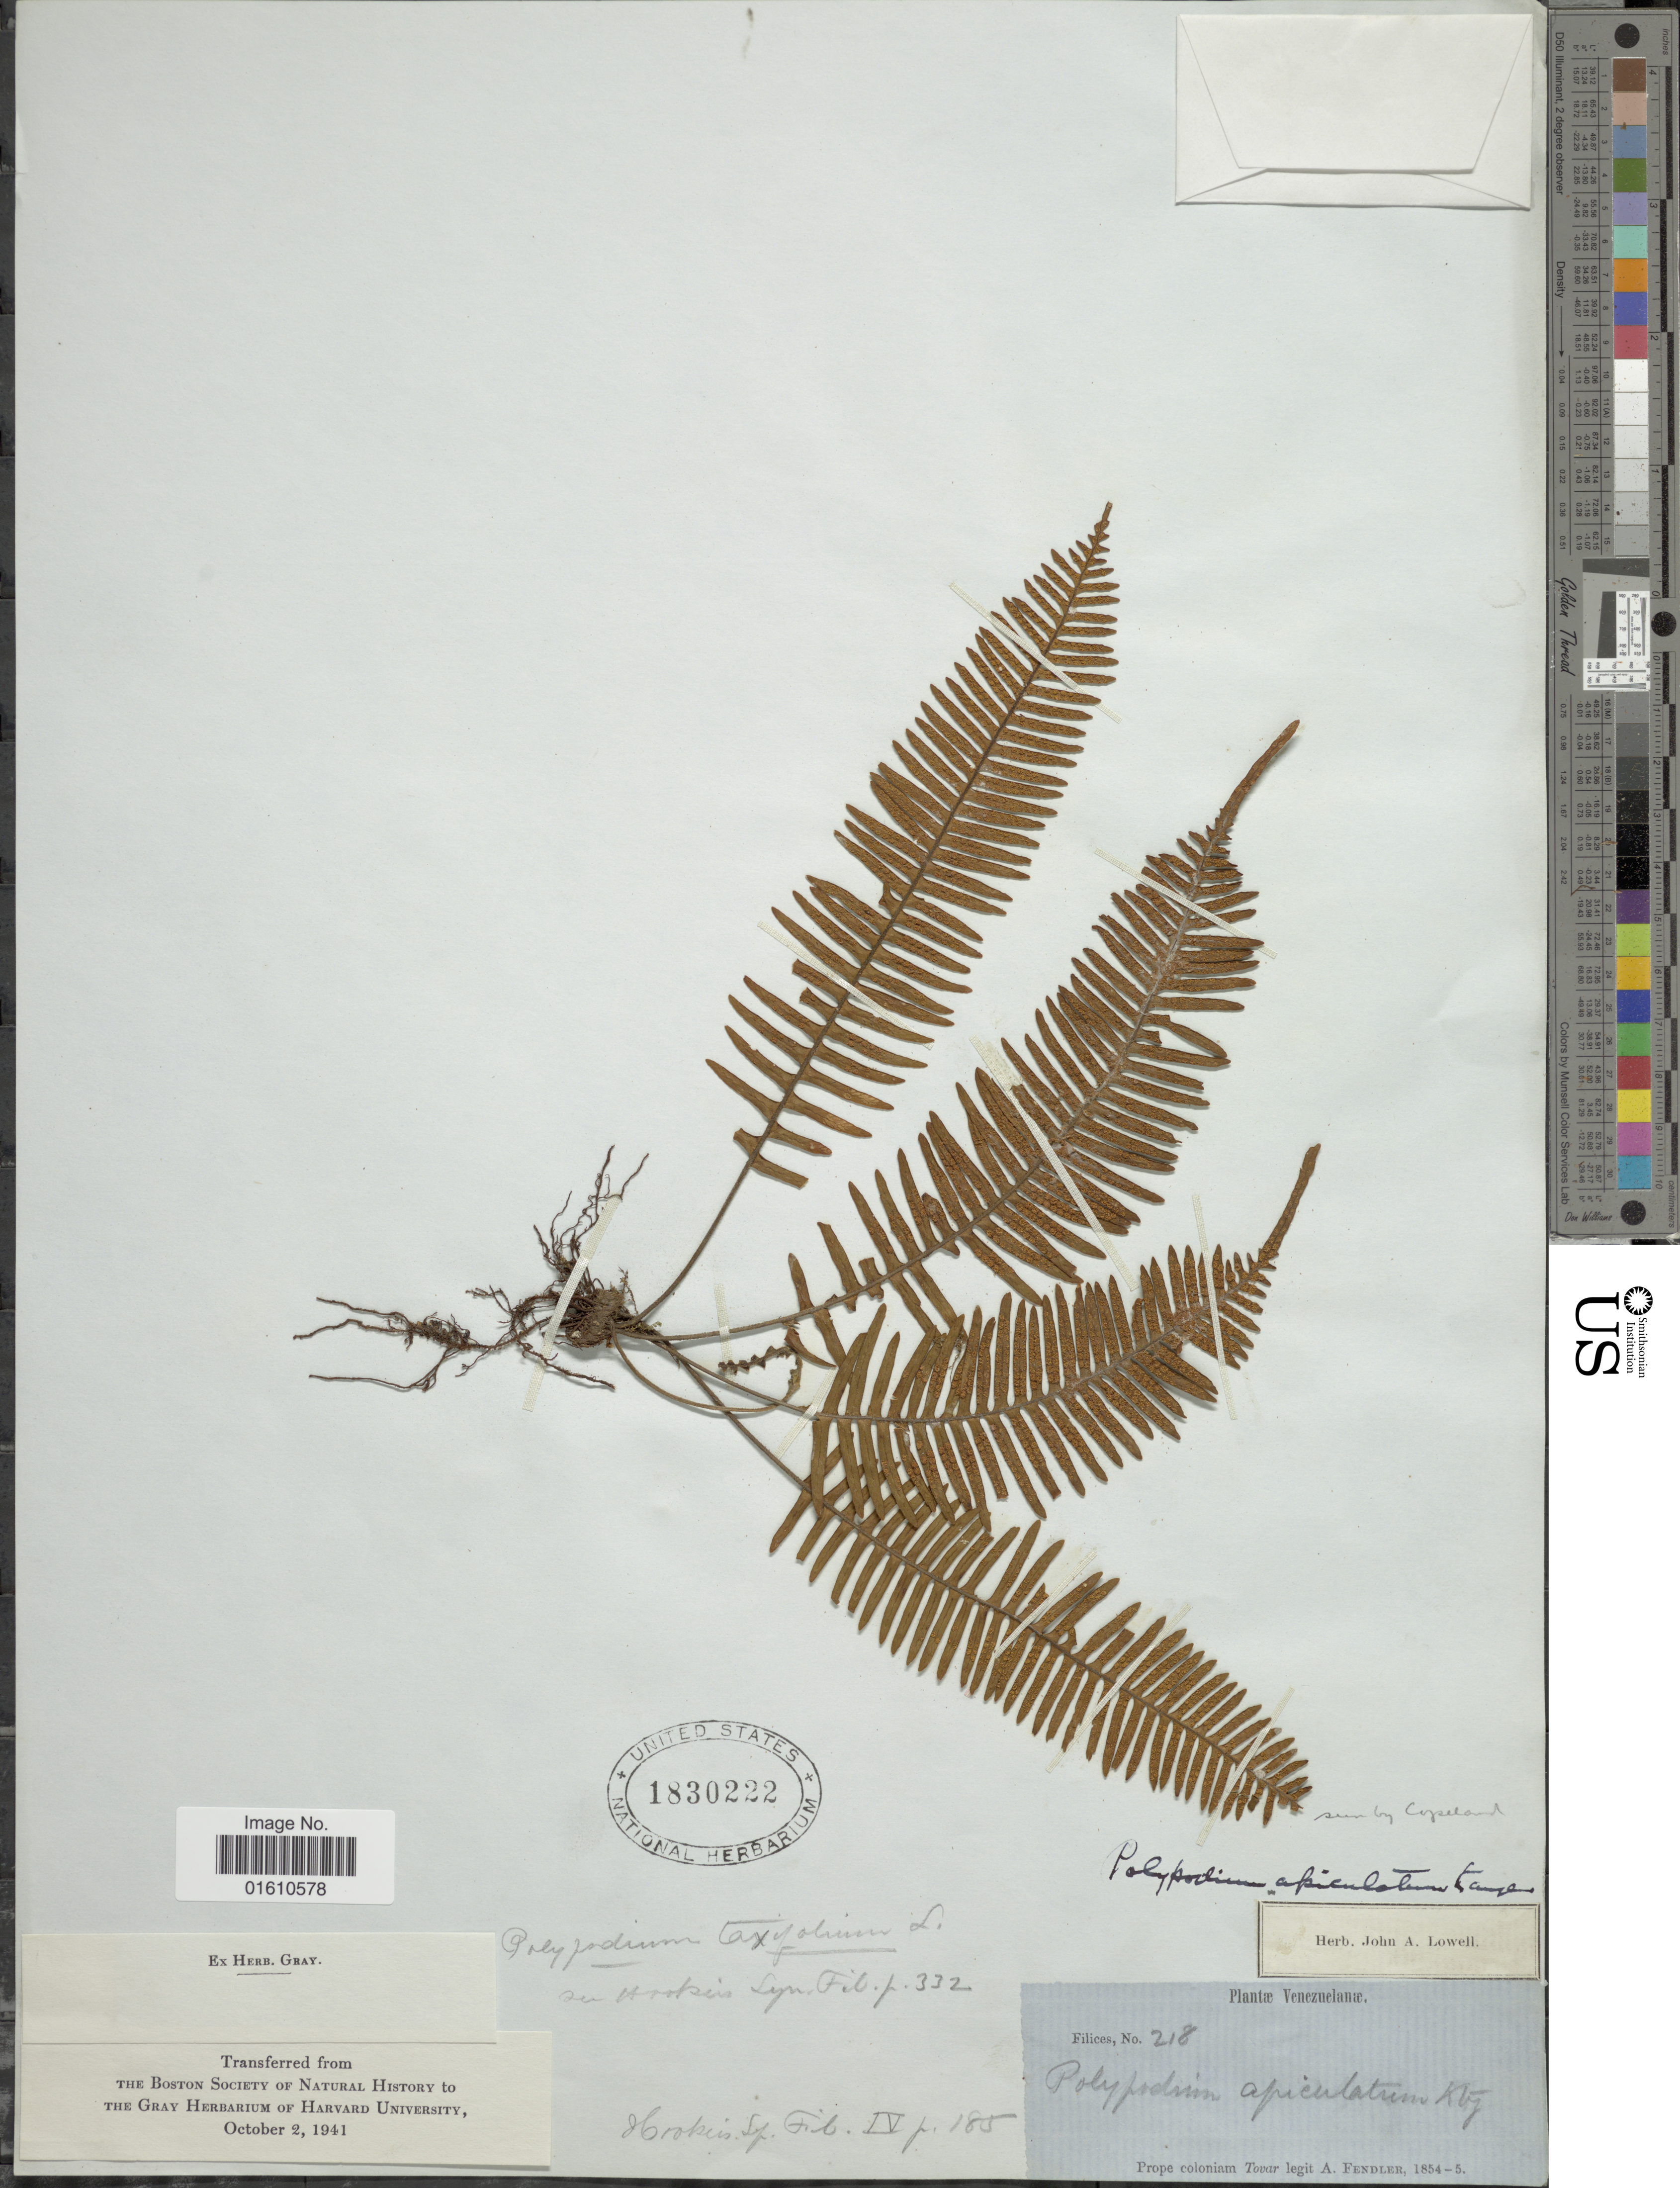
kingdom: Plantae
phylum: Tracheophyta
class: Polypodiopsida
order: Polypodiales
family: Polypodiaceae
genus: Lellingeria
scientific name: Lellingeria apiculata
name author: (Kunze ex Klotzsch) A.R. Sm. & R.C. Moran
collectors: A. Fendler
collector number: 218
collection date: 1854/1855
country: Venezuela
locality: Venezuelanae, Prope Coloniam Tovar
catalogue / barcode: US 1830222